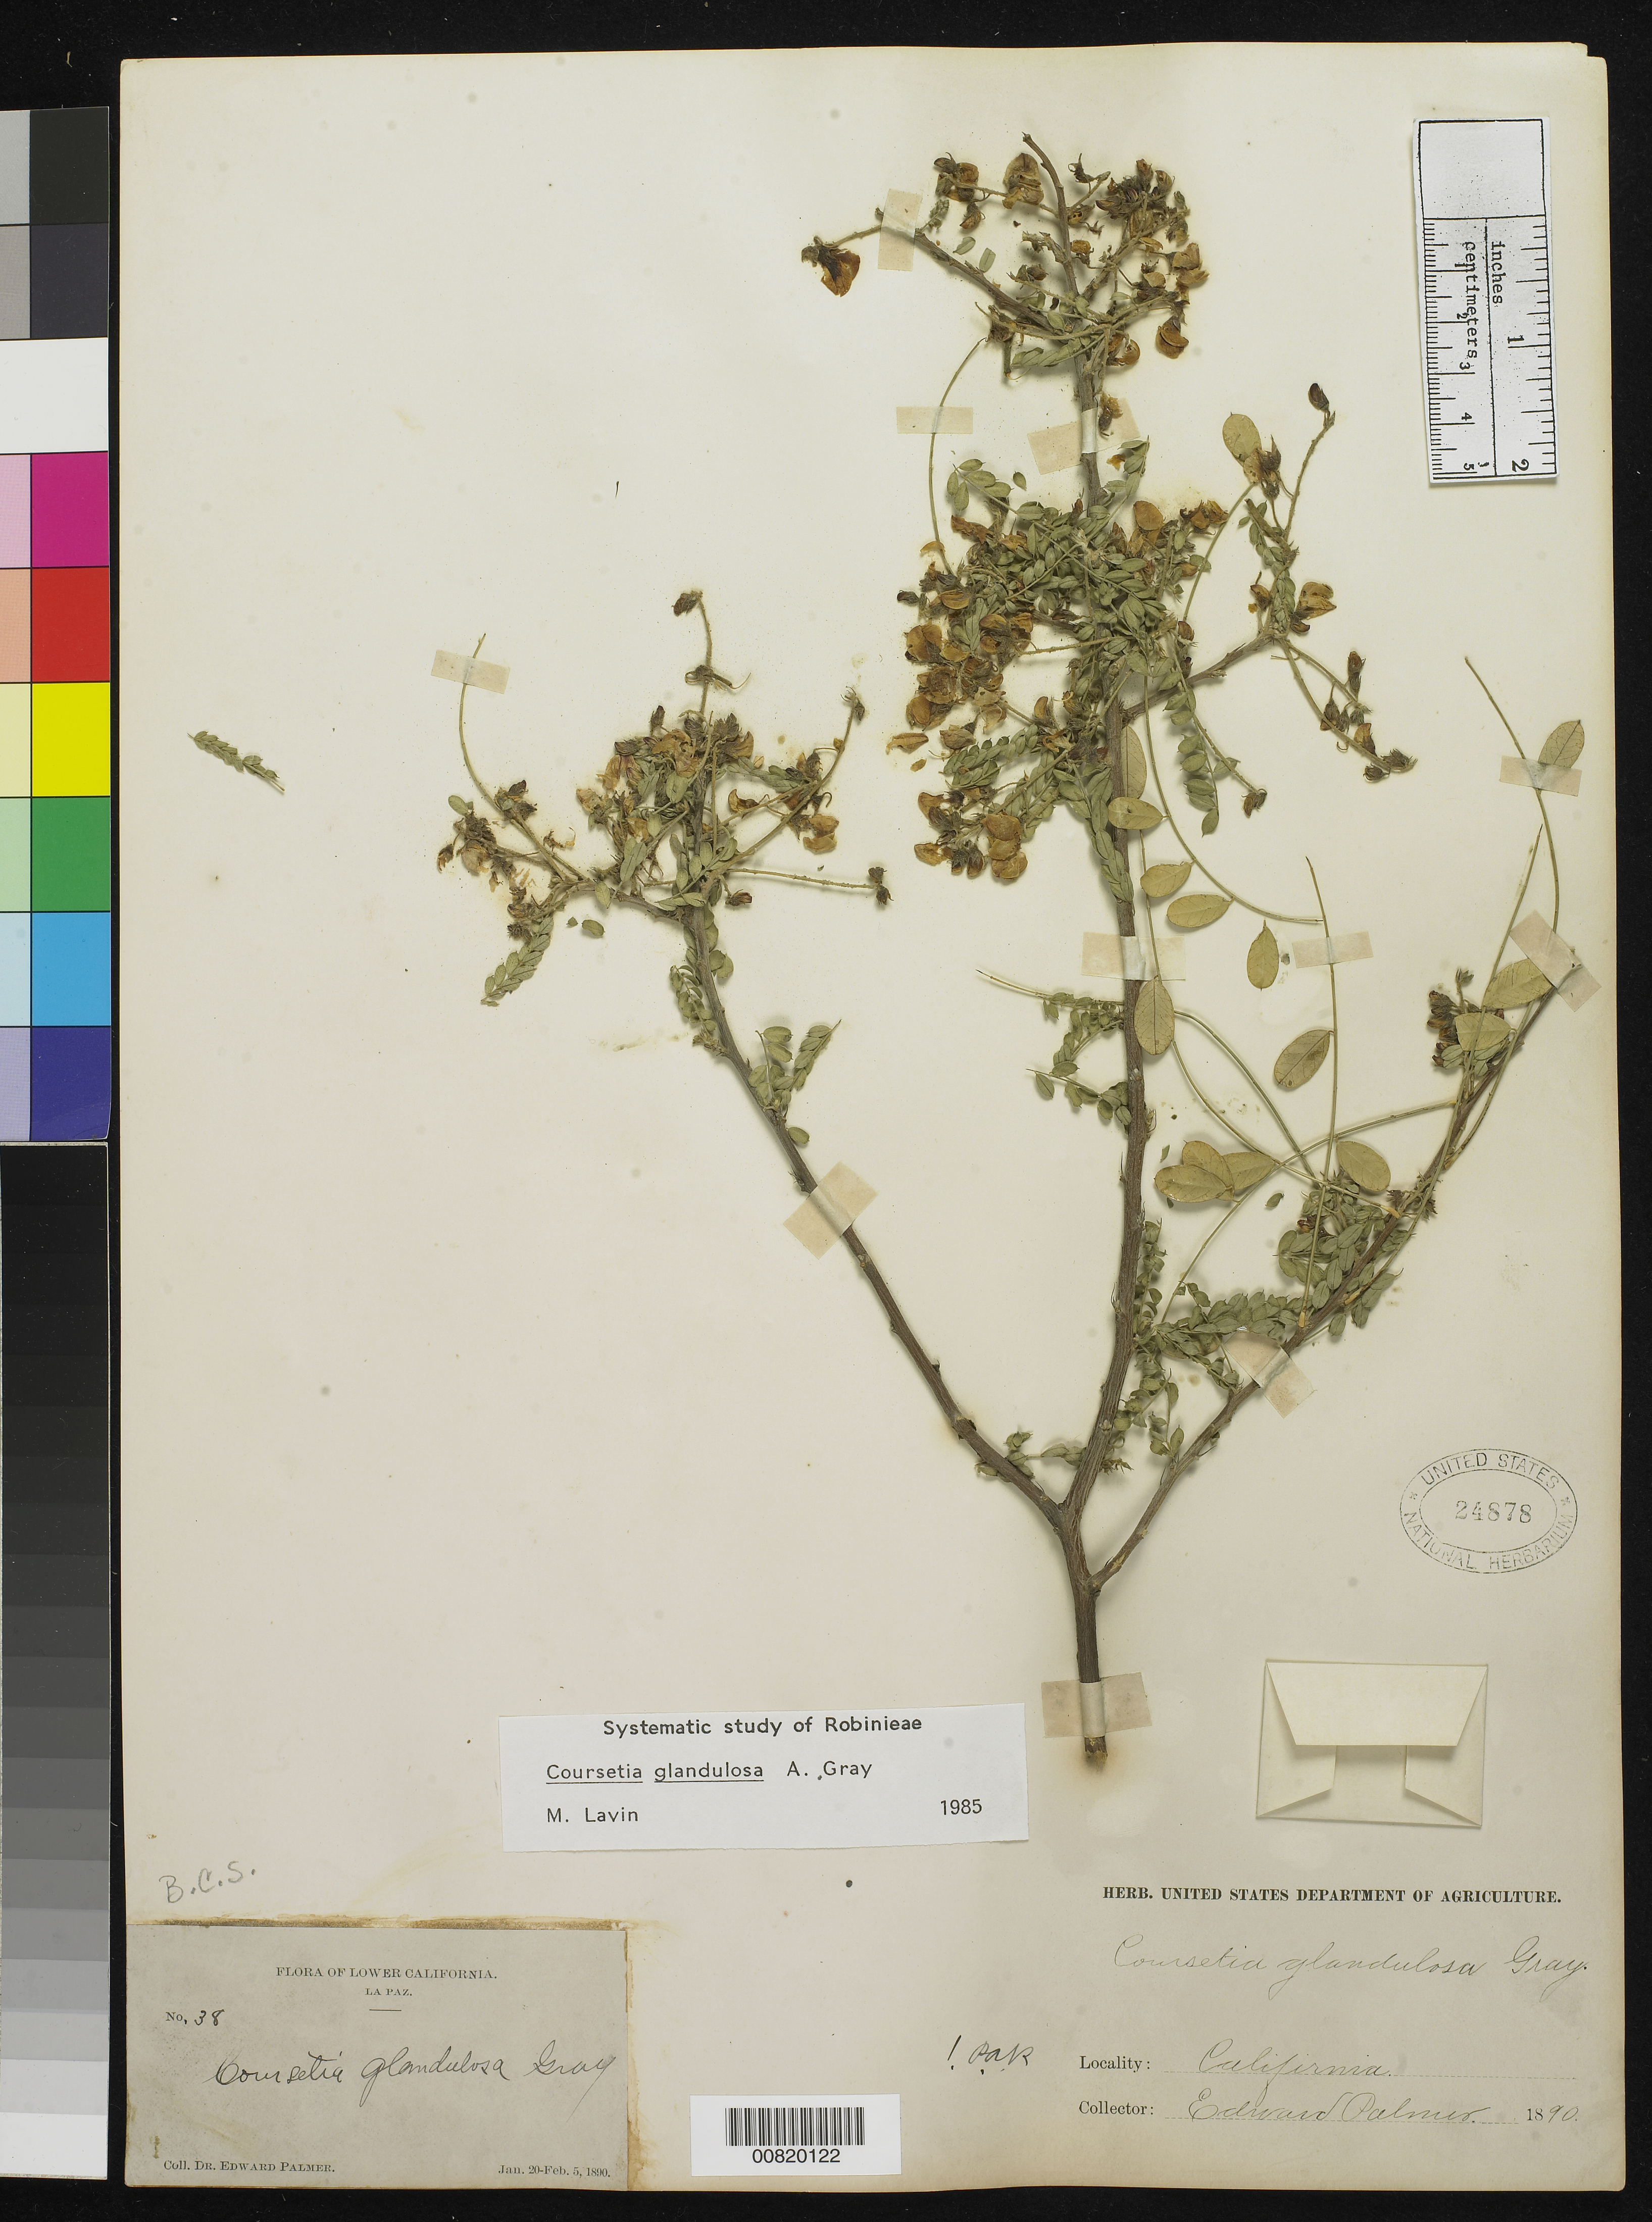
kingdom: Plantae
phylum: Tracheophyta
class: Magnoliopsida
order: Fabales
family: Fabaceae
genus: Coursetia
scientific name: Coursetia glandulosa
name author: A. Gray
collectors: E. Palmer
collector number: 38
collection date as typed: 20 Jan 1890 to 05 Feb 1890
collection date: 1890-01-20/1890-02-05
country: Mexico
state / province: Baja California Sur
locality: La Paz, Baja California Sur.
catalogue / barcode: US 24878